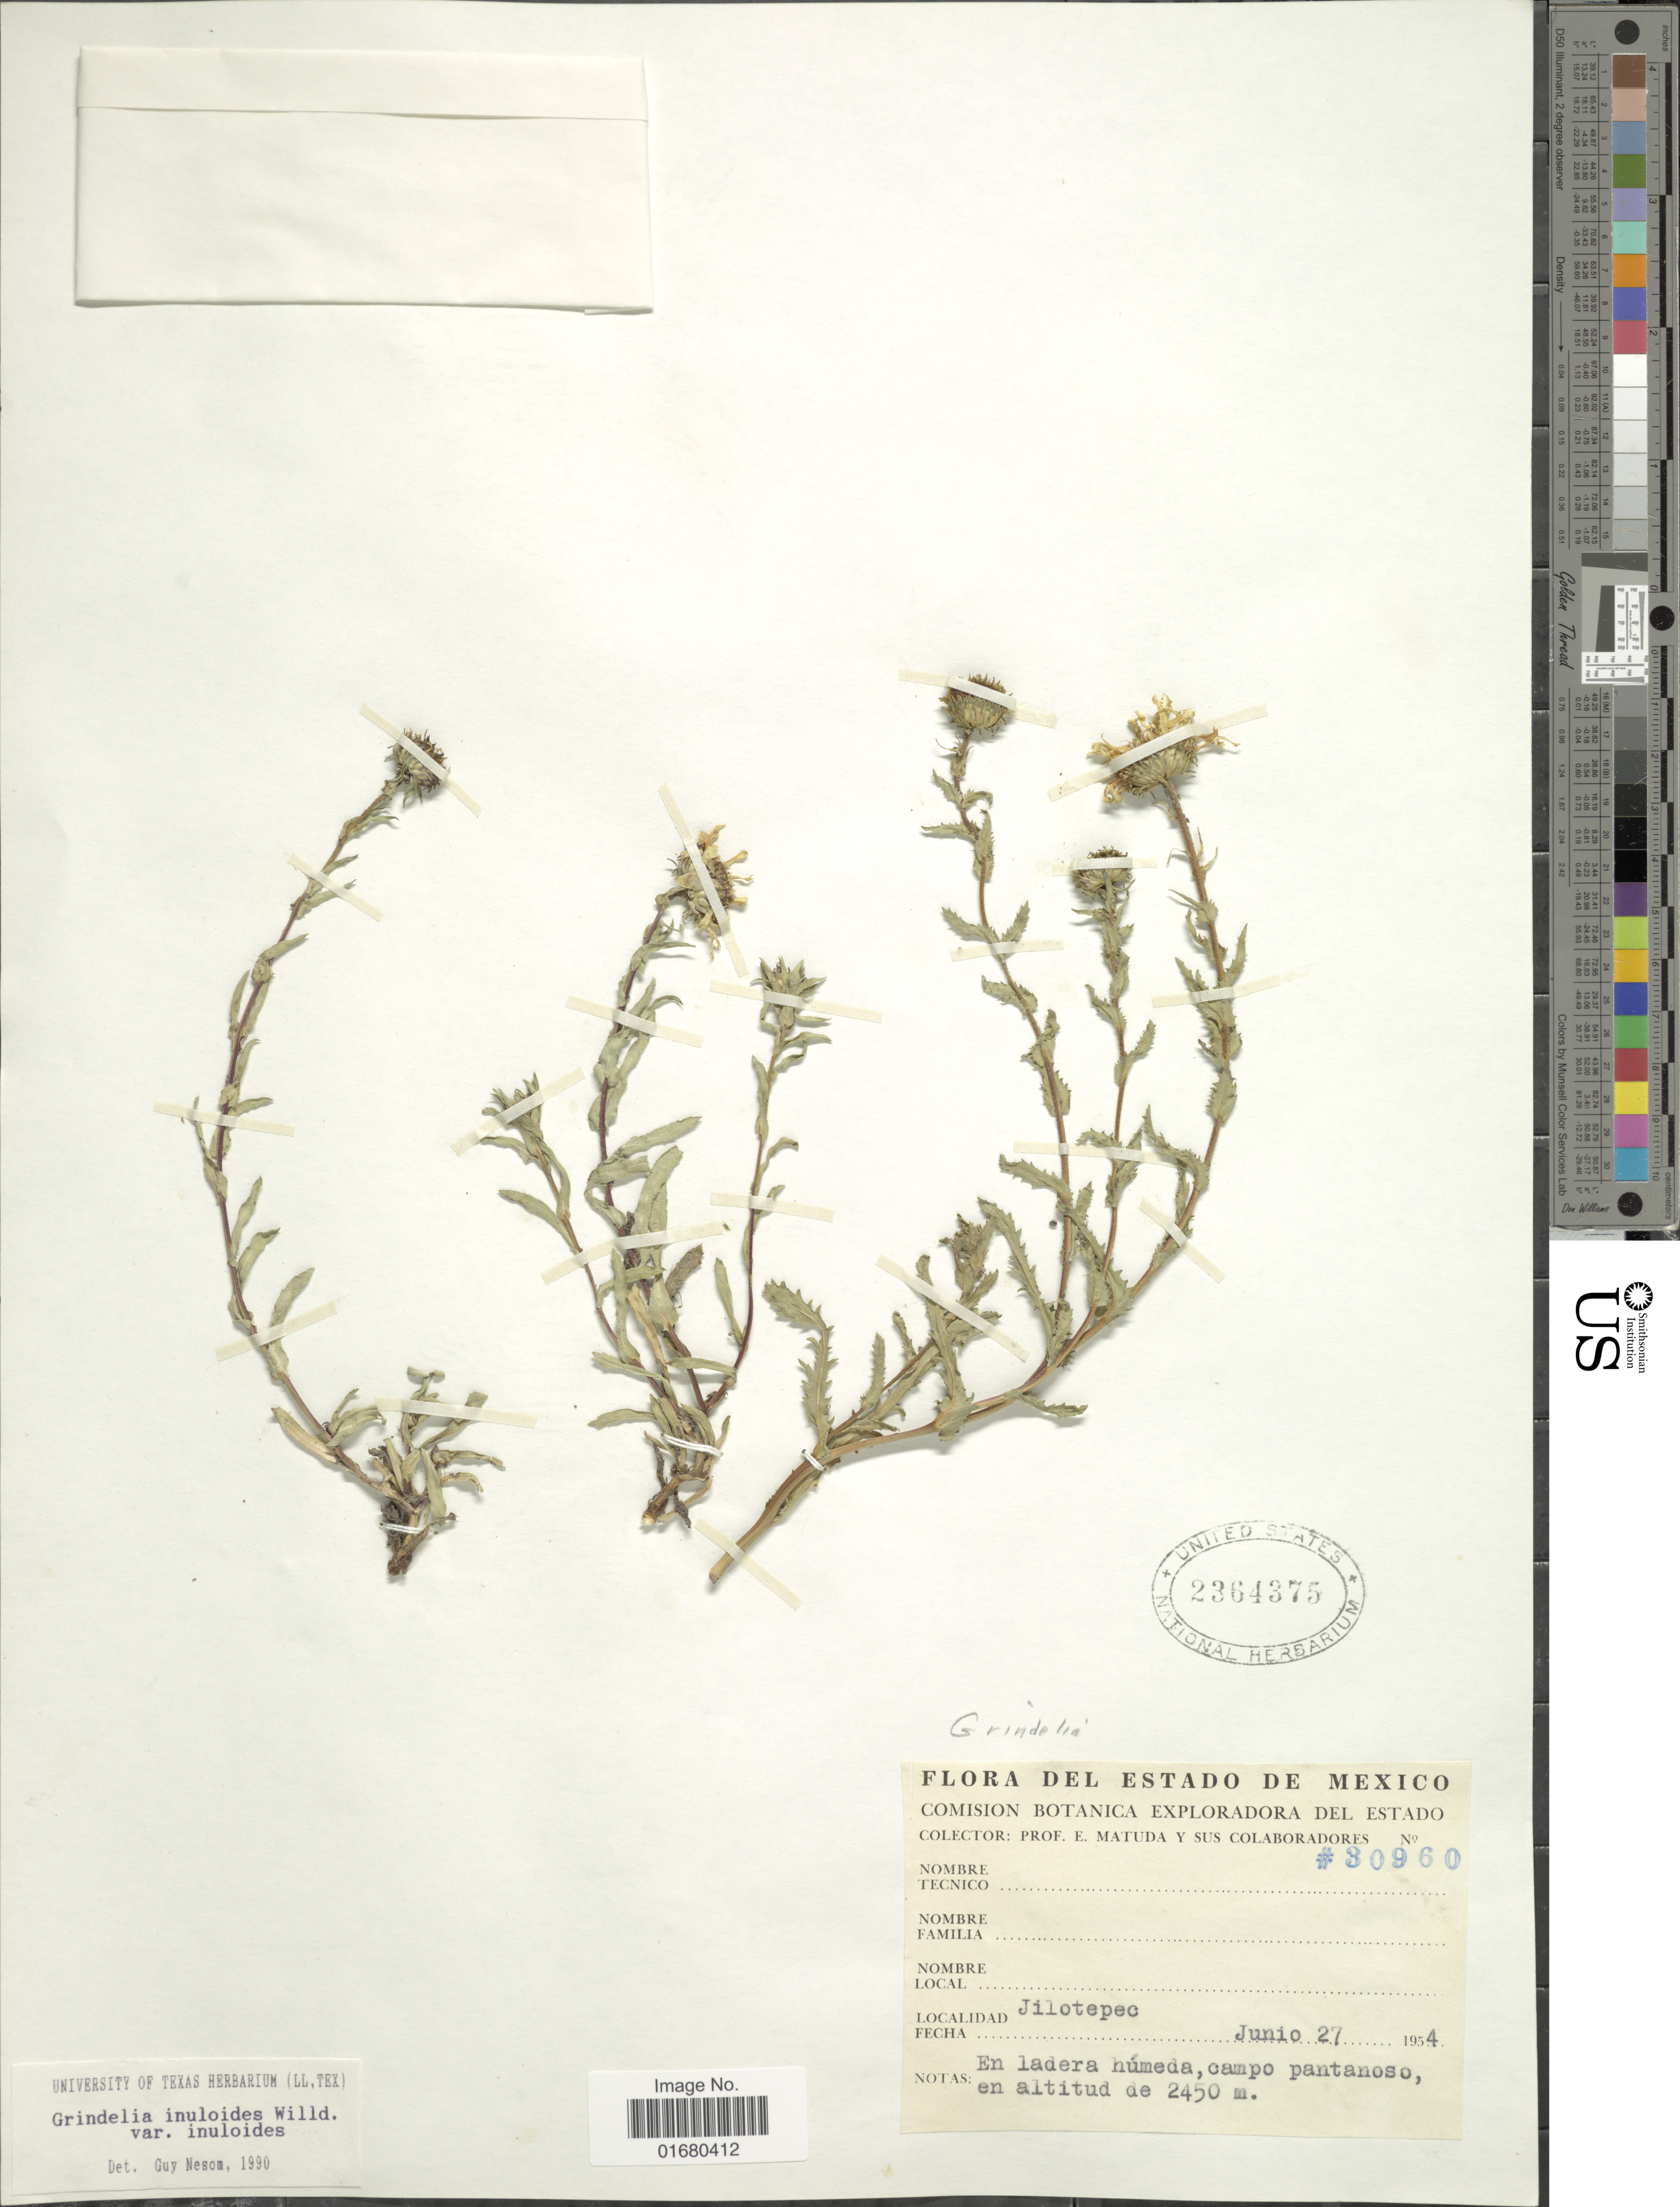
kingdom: Plantae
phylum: Tracheophyta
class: Magnoliopsida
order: Asterales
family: Asteraceae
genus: Grindelia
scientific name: Grindelia inuloides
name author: Willd.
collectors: E. Matuda & et al.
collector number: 80960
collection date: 1954-06-27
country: Mexico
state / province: México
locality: Jilotepec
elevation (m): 2450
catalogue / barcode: US 2364375